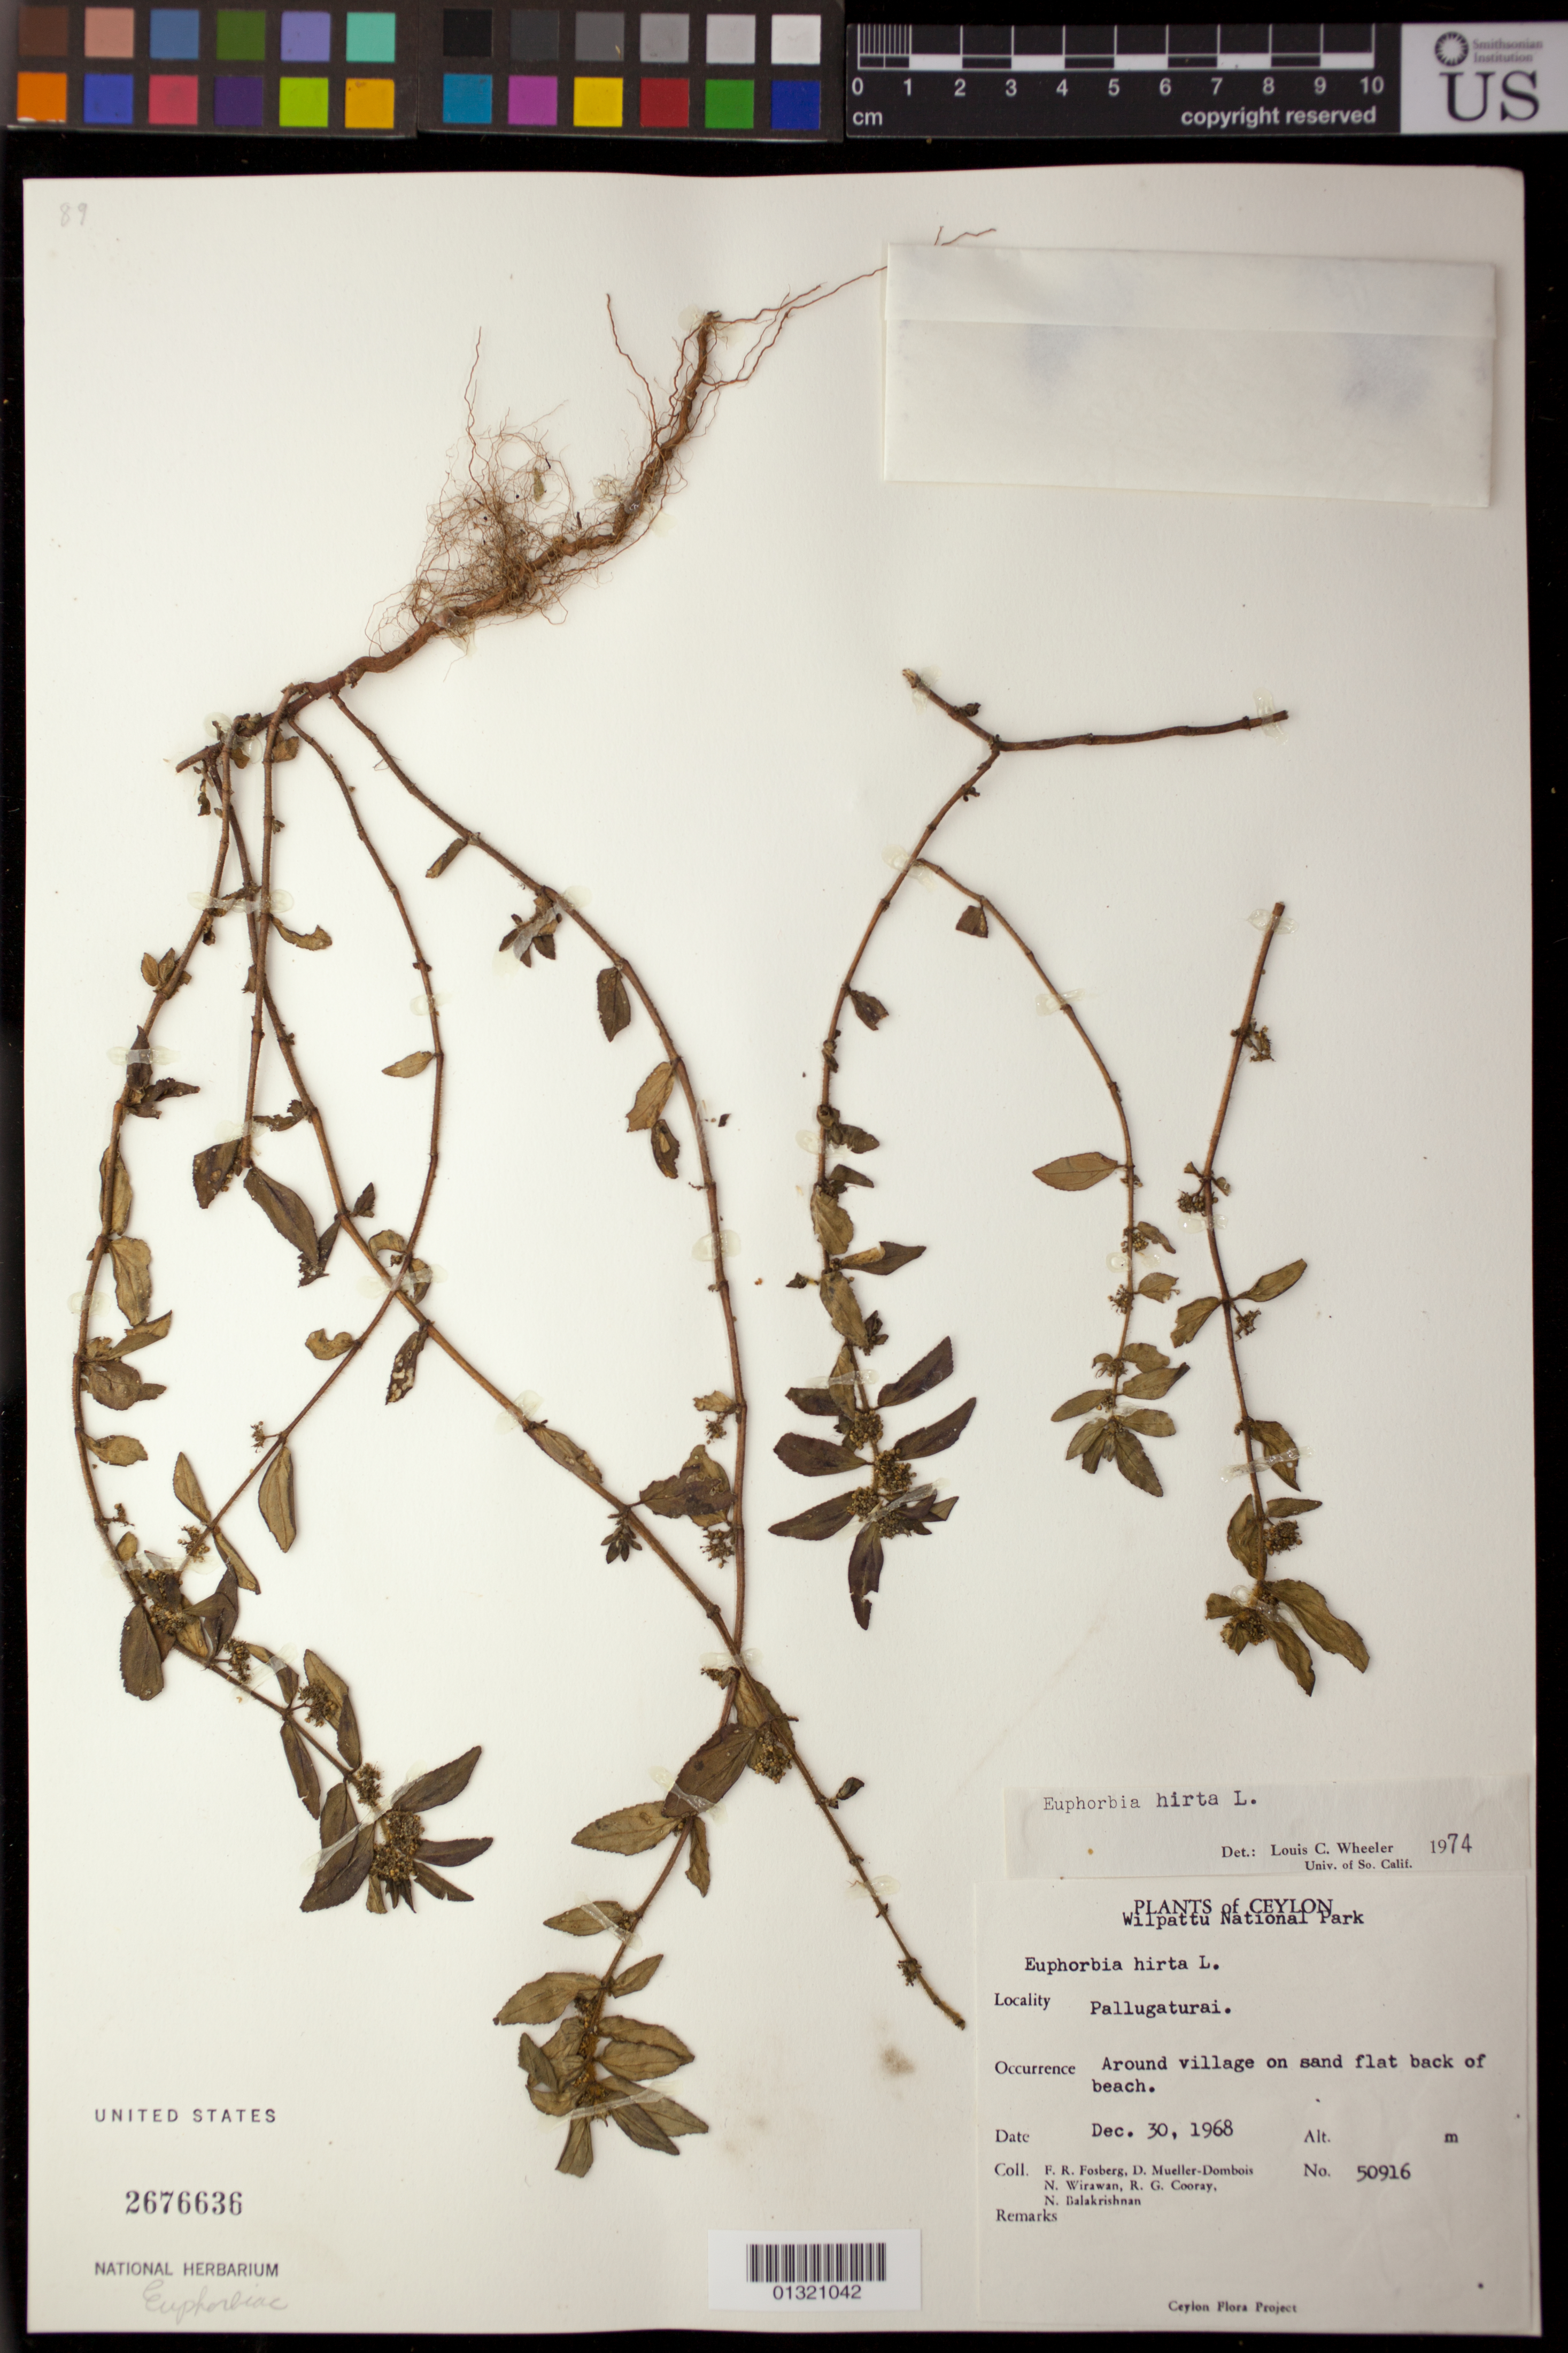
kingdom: Plantae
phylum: Tracheophyta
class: Magnoliopsida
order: Malpighiales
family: Euphorbiaceae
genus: Euphorbia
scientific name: Euphorbia hirta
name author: L.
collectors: F. R. Fosberg, D. Mueller-Dombois, N. Wirawan, R. Cooray & N. Balakrishnan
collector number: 50916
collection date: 1968-12-30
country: Sri Lanka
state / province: North Central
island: Ceylon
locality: Wilpattu National Park, Pallugaturai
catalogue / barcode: US 2676636